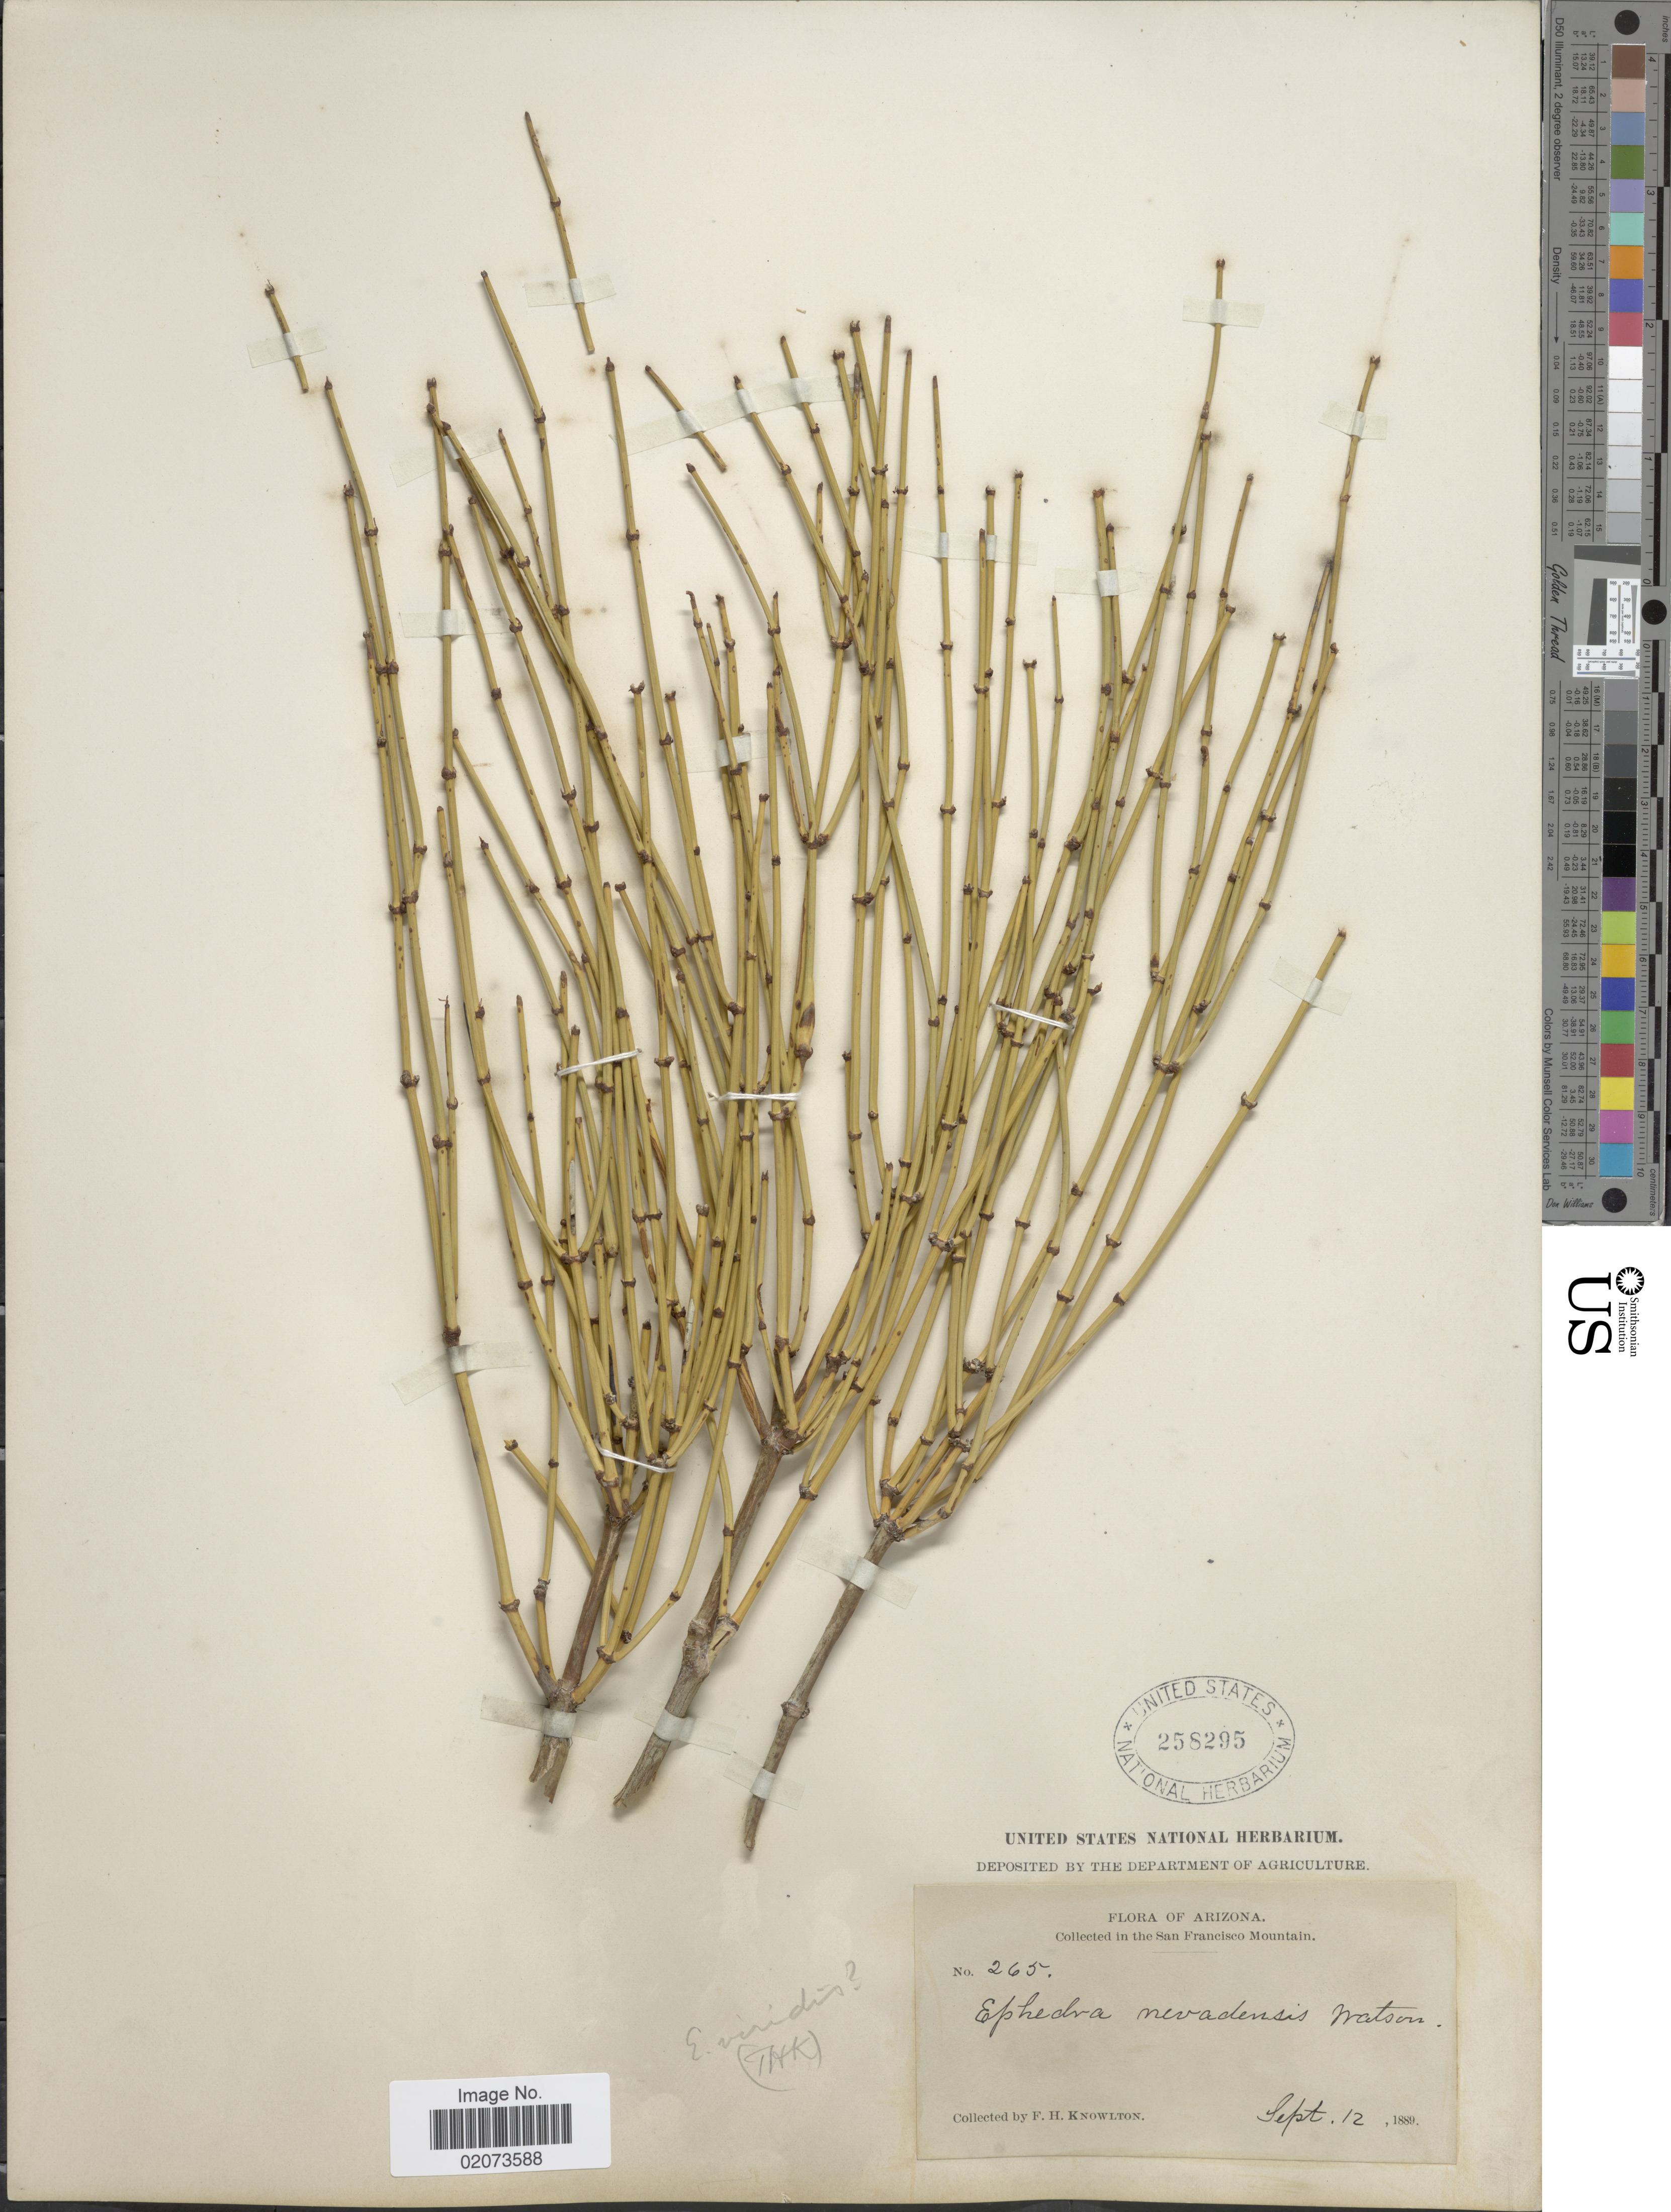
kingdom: Plantae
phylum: Tracheophyta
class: Gnetopsida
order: Ephedrales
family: Ephedraceae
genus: Ephedra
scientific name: Ephedra viridis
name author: Coville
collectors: F. H. Knowlton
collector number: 265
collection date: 1889-09-12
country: United States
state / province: Arizona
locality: San Francisco Mountain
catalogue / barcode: US 258295